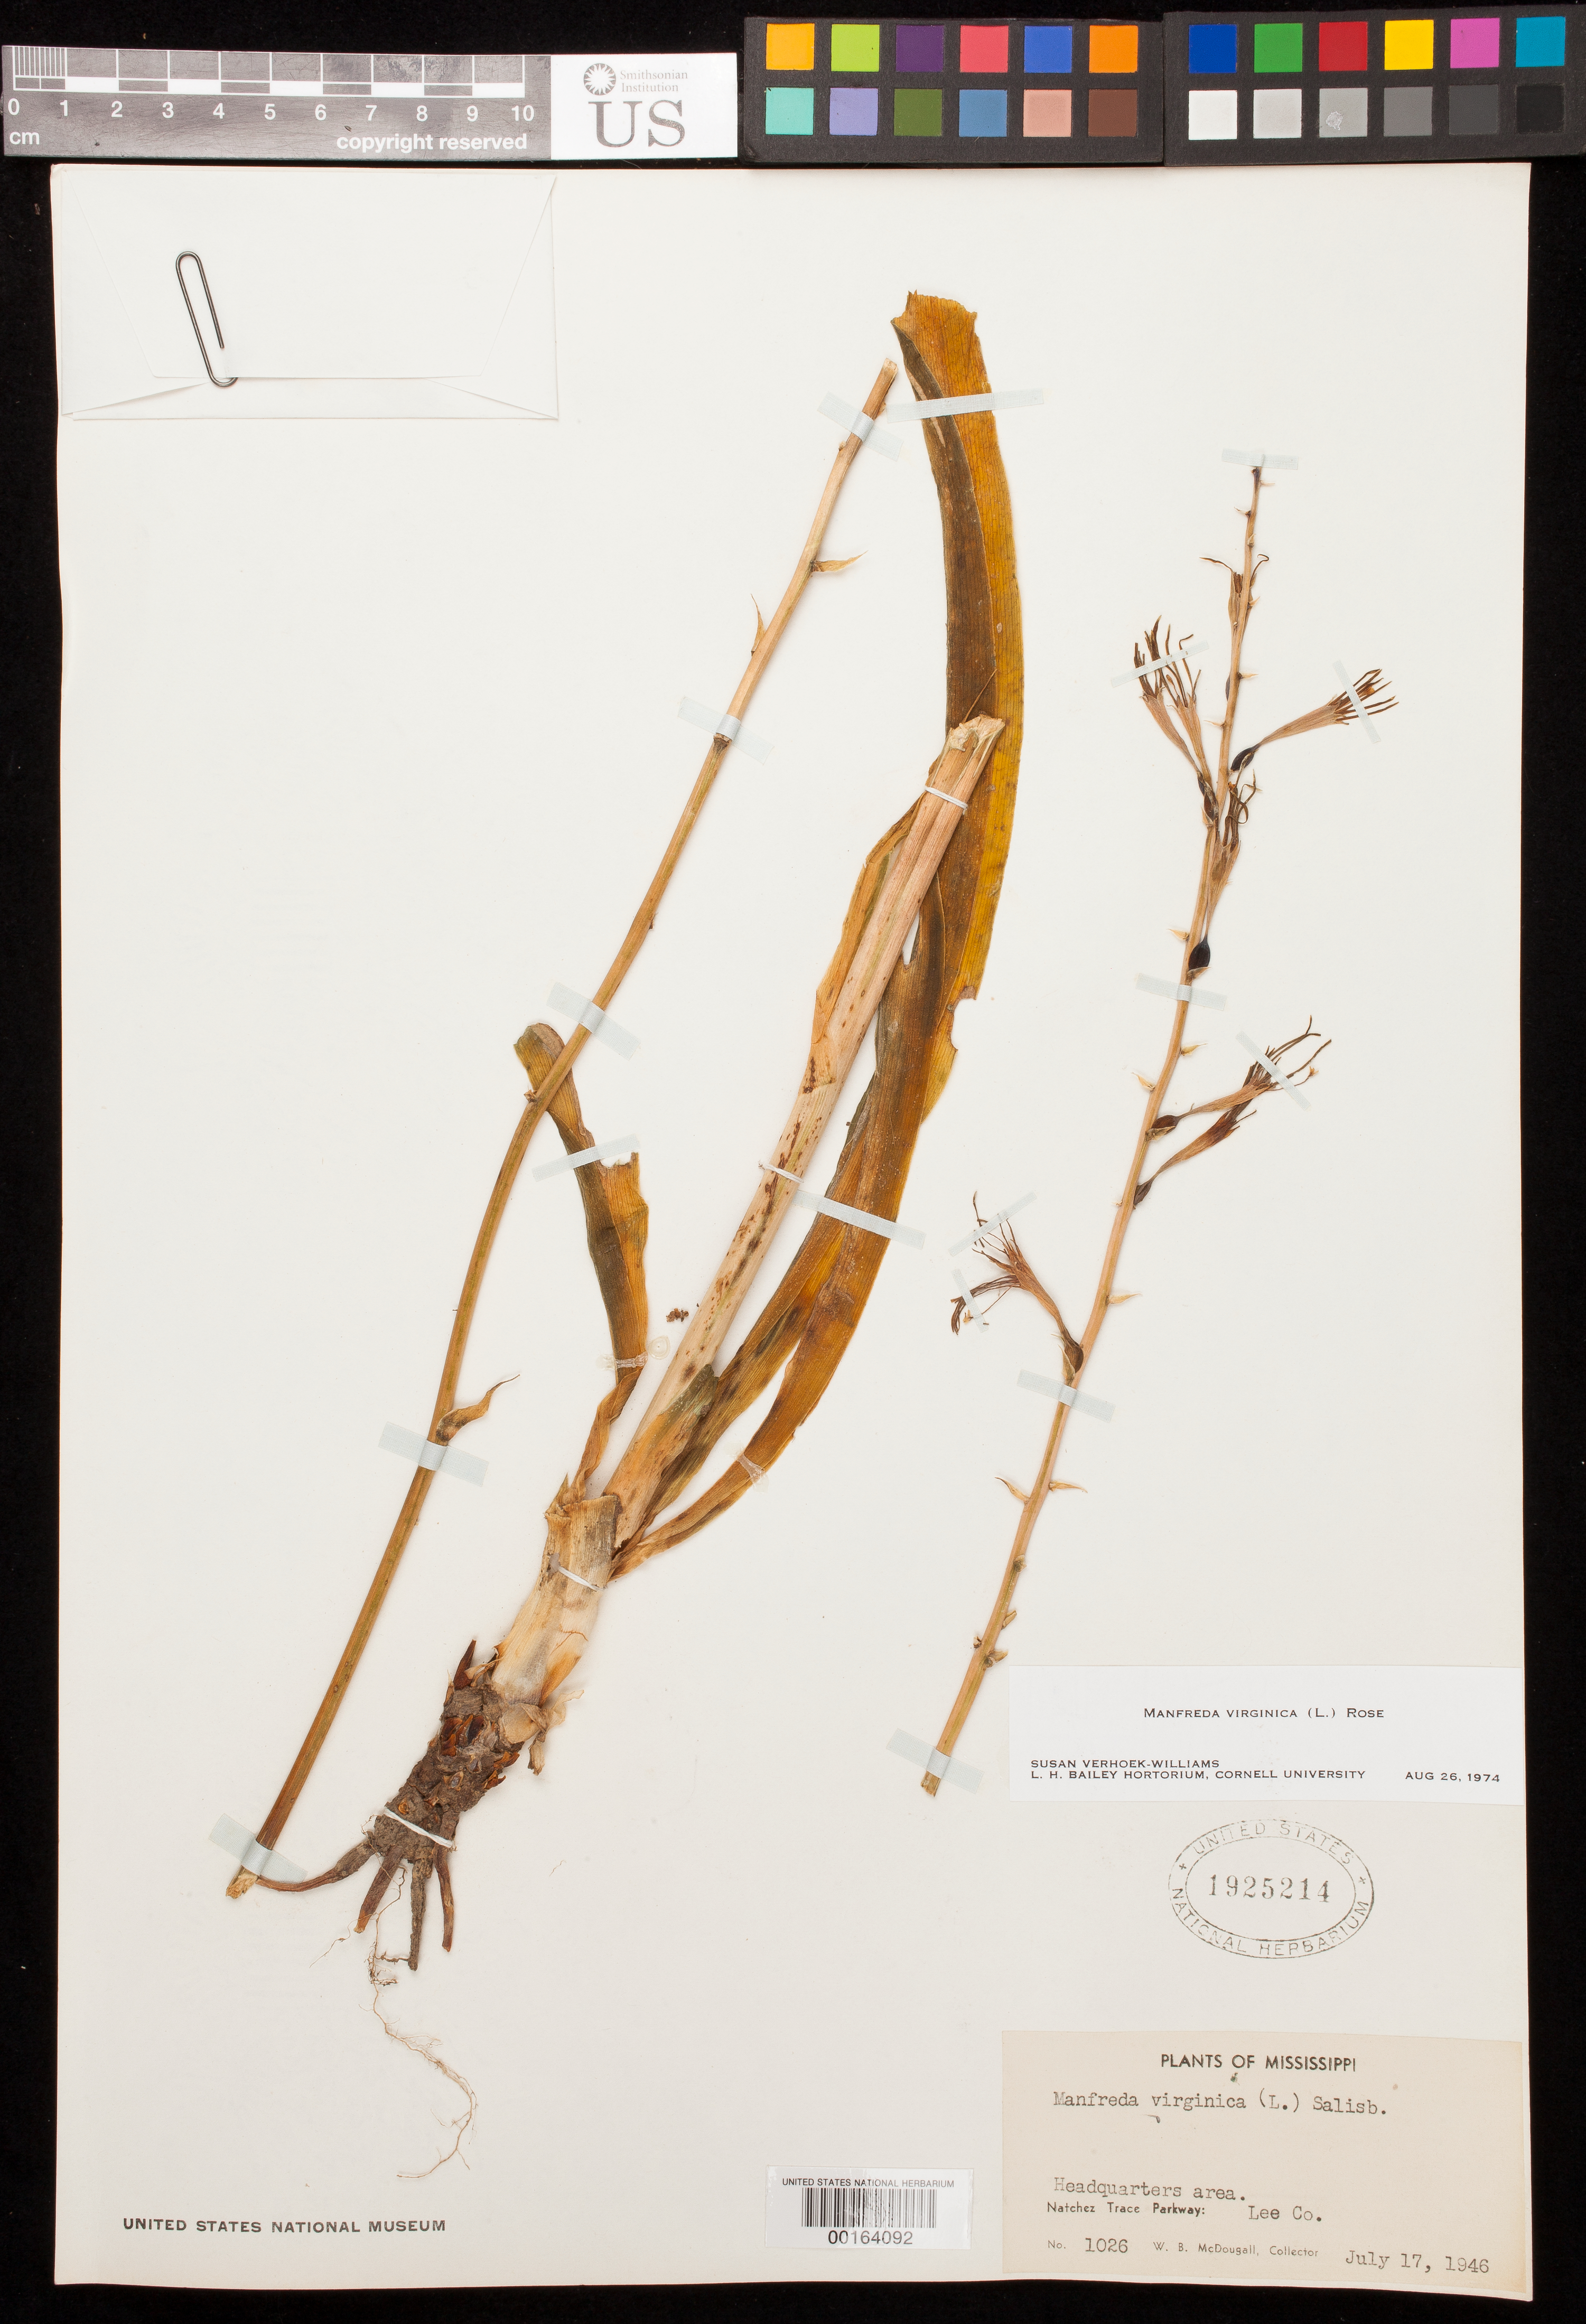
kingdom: Plantae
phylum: Tracheophyta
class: Liliopsida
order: Asparagales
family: Asparagaceae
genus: Manfreda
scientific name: Manfreda virginica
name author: (L.) Salisb. ex Rose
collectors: W. B. McDougall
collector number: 1026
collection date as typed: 17 Jul 1946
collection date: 1946-07-17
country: United States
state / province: Mississippi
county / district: Lee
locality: Natchez trace parkway; headquarters area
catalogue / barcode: US 1925214